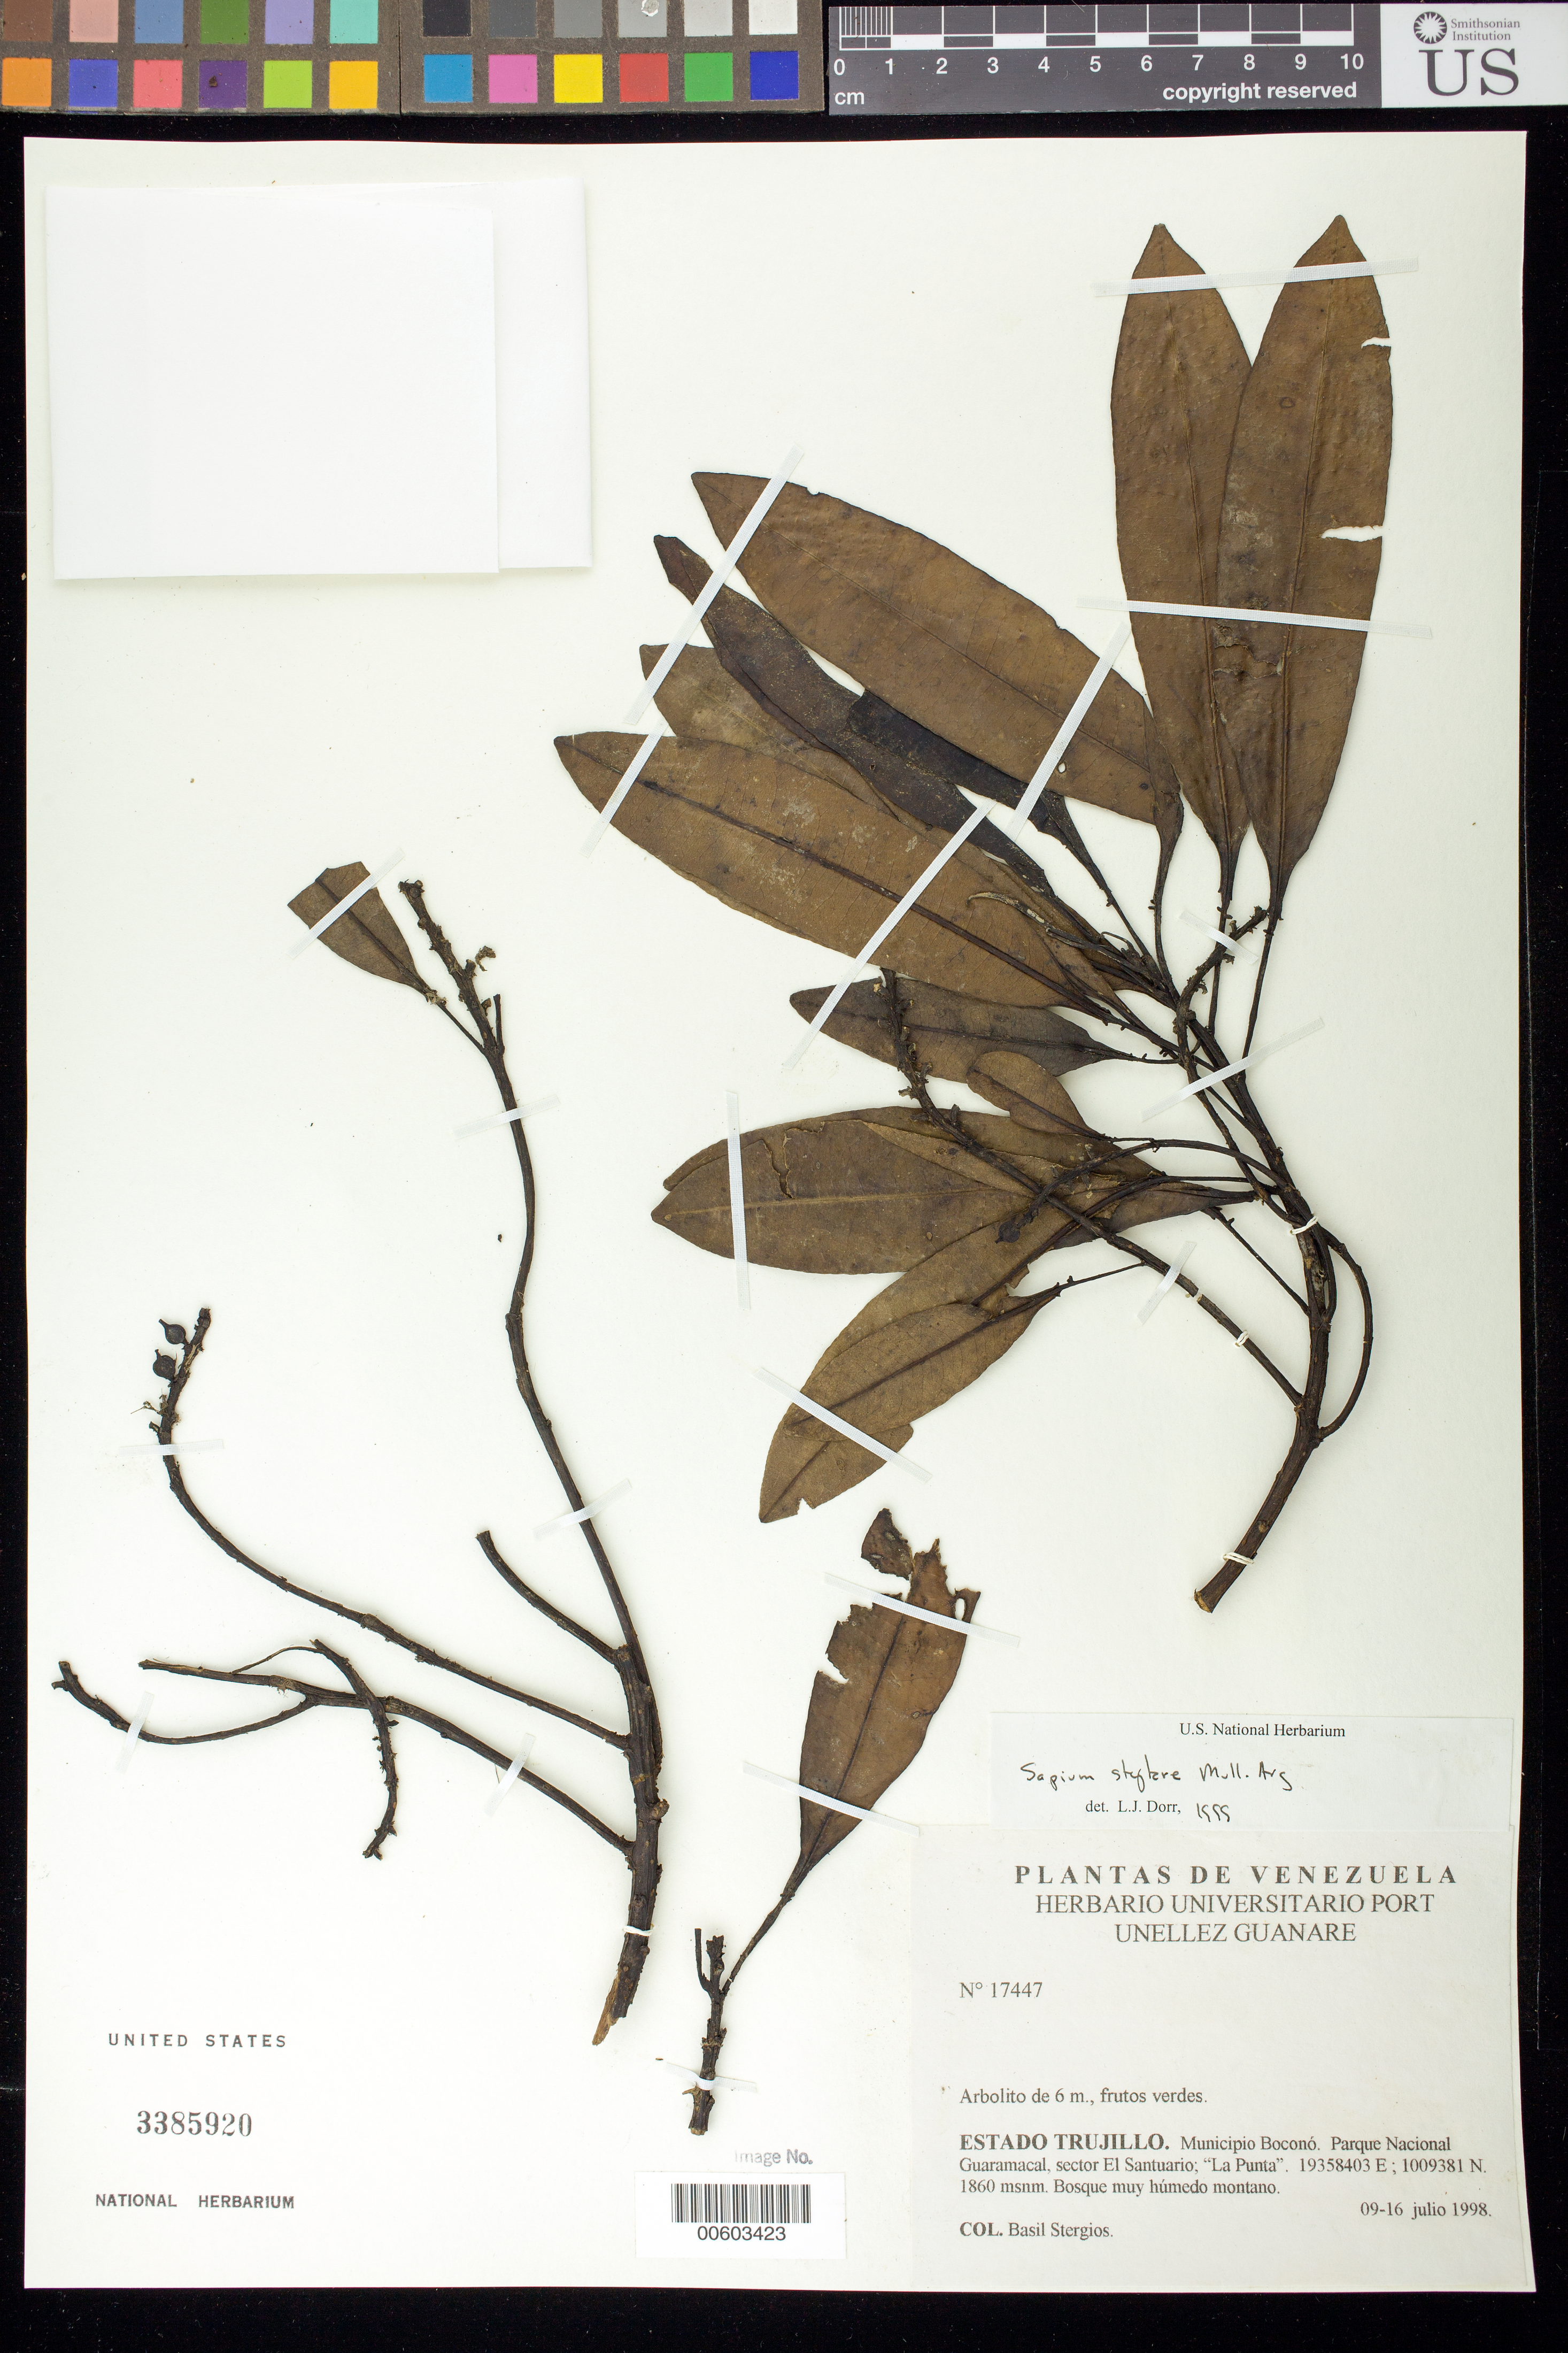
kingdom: Plantae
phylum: Tracheophyta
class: Magnoliopsida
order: Malpighiales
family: Euphorbiaceae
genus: Sapium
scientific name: Sapium stylare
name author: Müll. Arg.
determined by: Dorr, L. J., (BOT), Smithsonian Institution - National Museum of Natural History (UNITED STATES)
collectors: B. G. Stergios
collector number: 17447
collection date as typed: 09 Jul 1998 to 16 Jul 1998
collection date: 1998-07-09/1998-07-16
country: Venezuela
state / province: Trujillo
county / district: Boconó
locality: Parque Nacional Guaramacal, Sector El Santuario, La Punta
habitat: Bosques muy húmedo montano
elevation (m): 1860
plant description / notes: PORT, US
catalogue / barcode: US 3385920